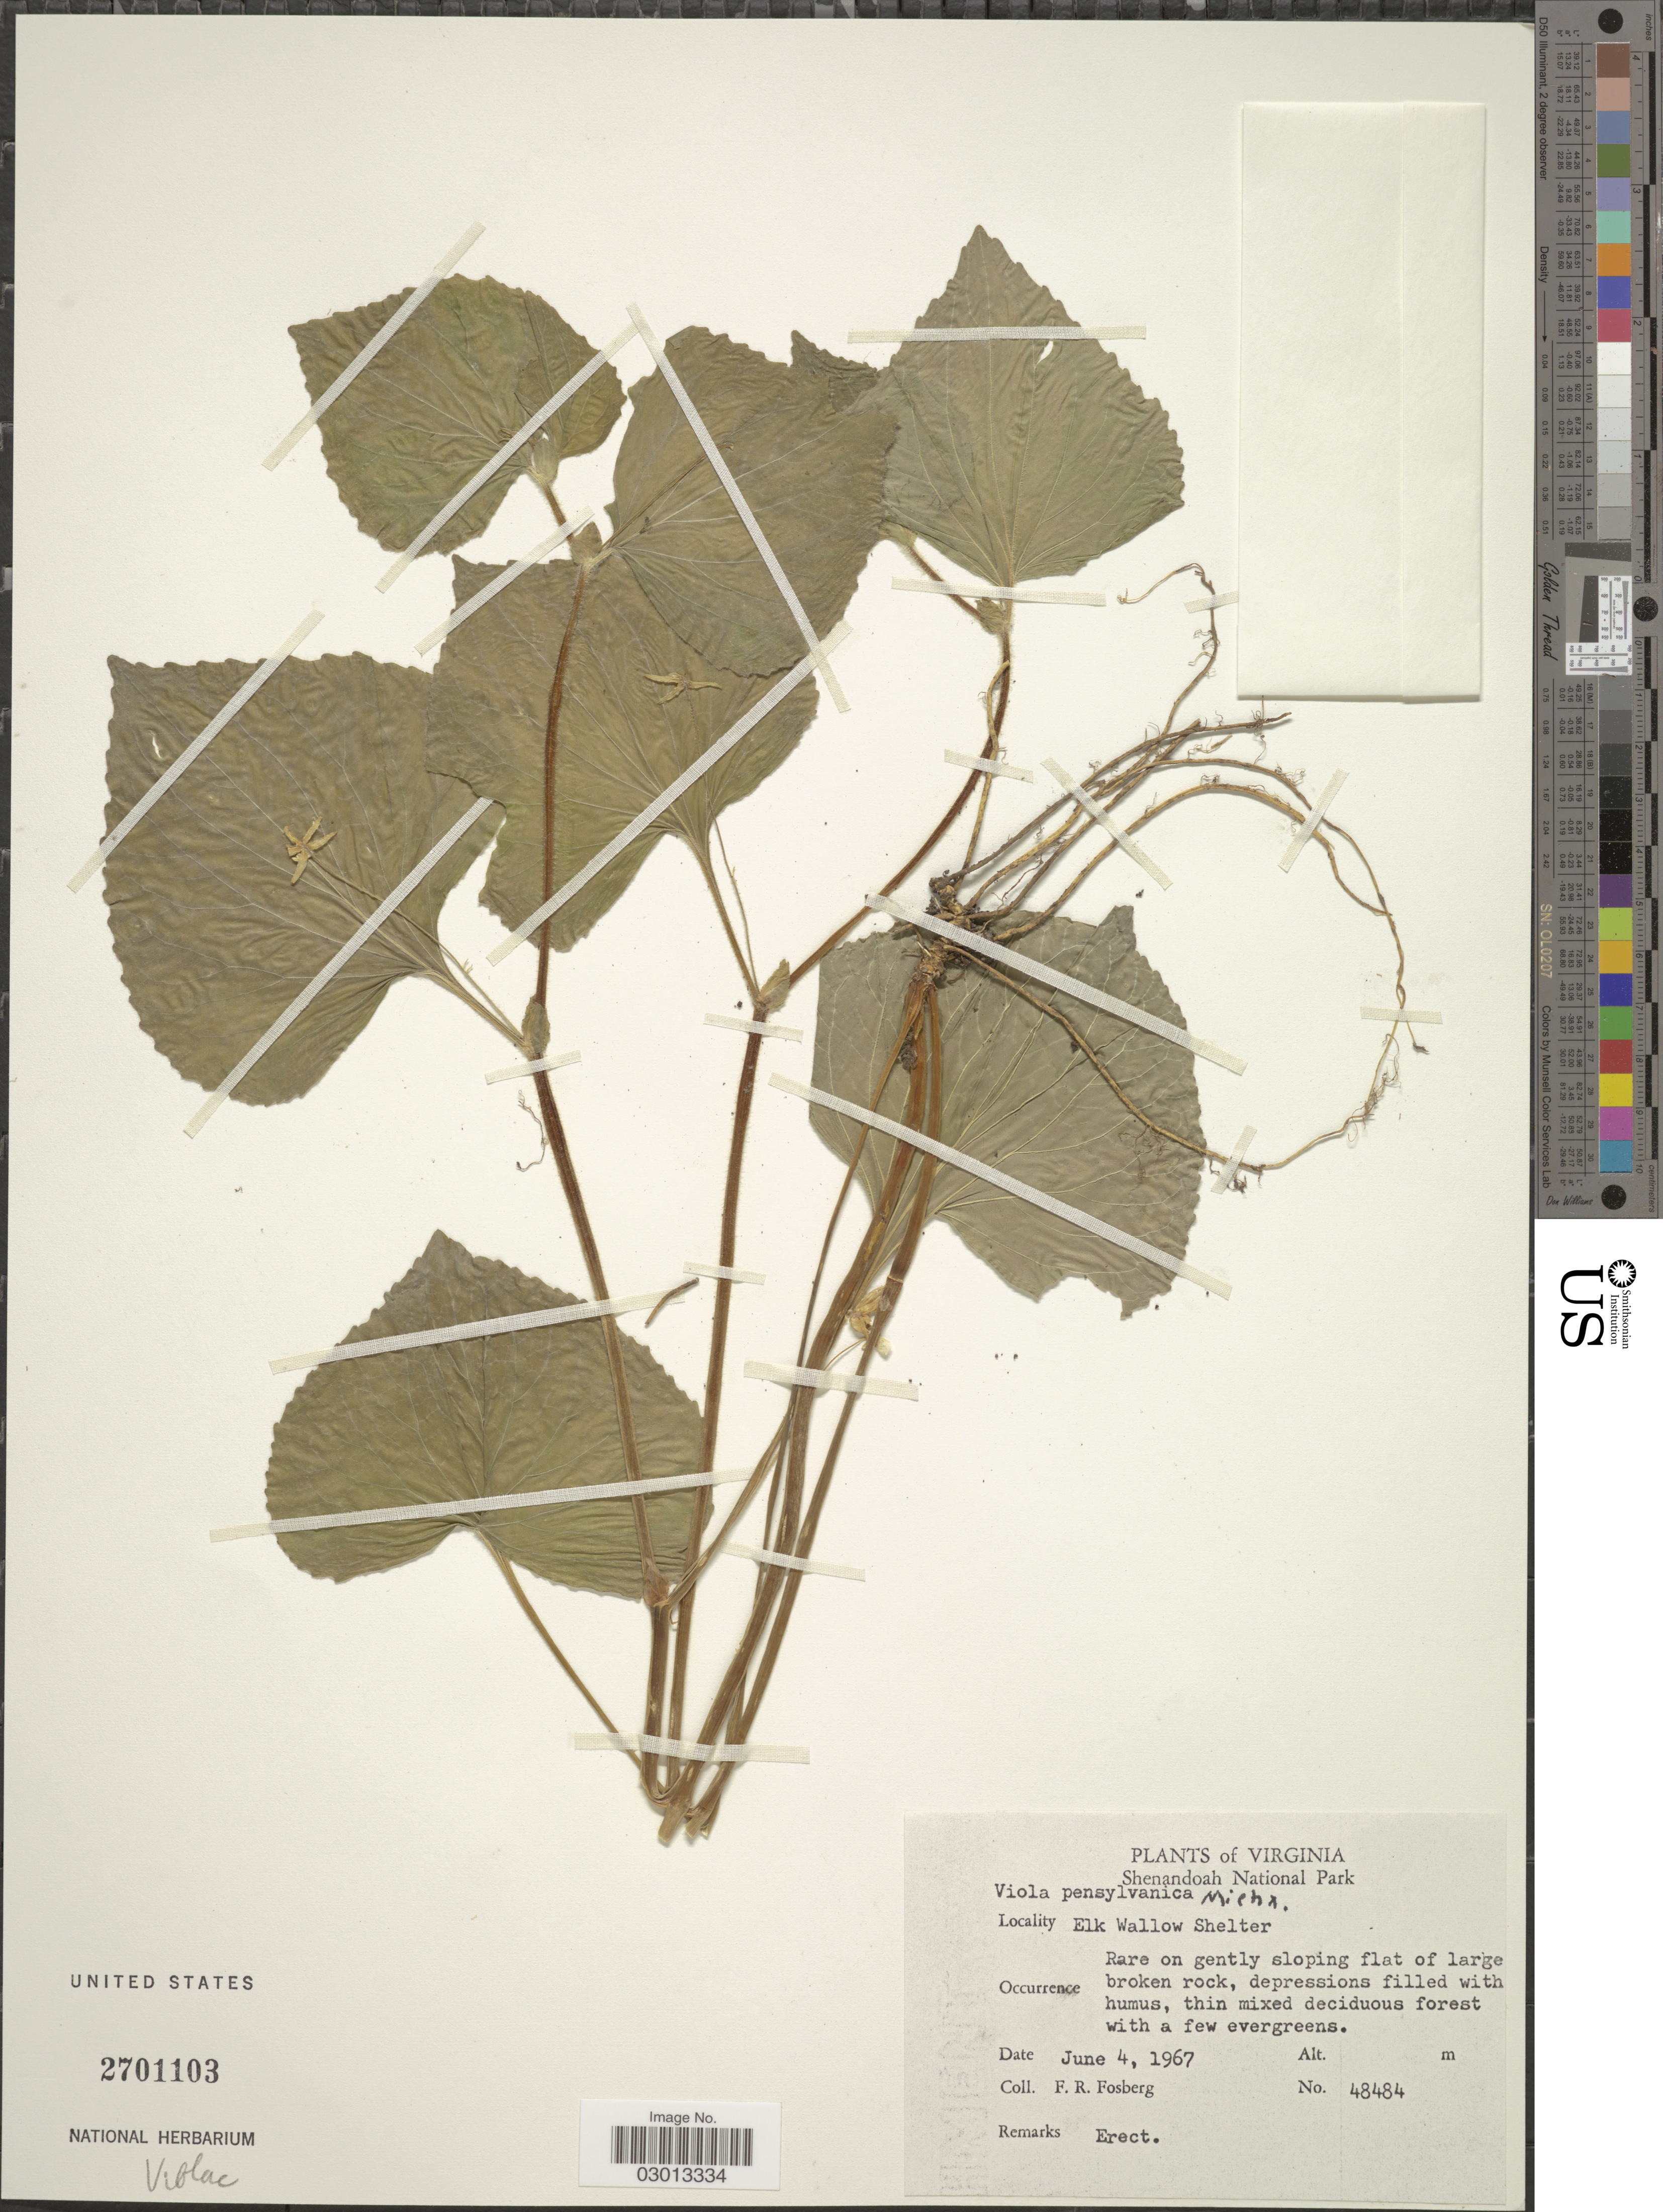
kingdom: Plantae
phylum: Tracheophyta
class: Magnoliopsida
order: Malpighiales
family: Violaceae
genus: Viola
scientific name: Viola pensylvanica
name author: Michx.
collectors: F. R. Fosberg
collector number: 48484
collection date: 1967-06-04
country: United States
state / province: Virginia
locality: Shenandoah National Park. Elk Wallow Shelter.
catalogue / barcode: US 2701103